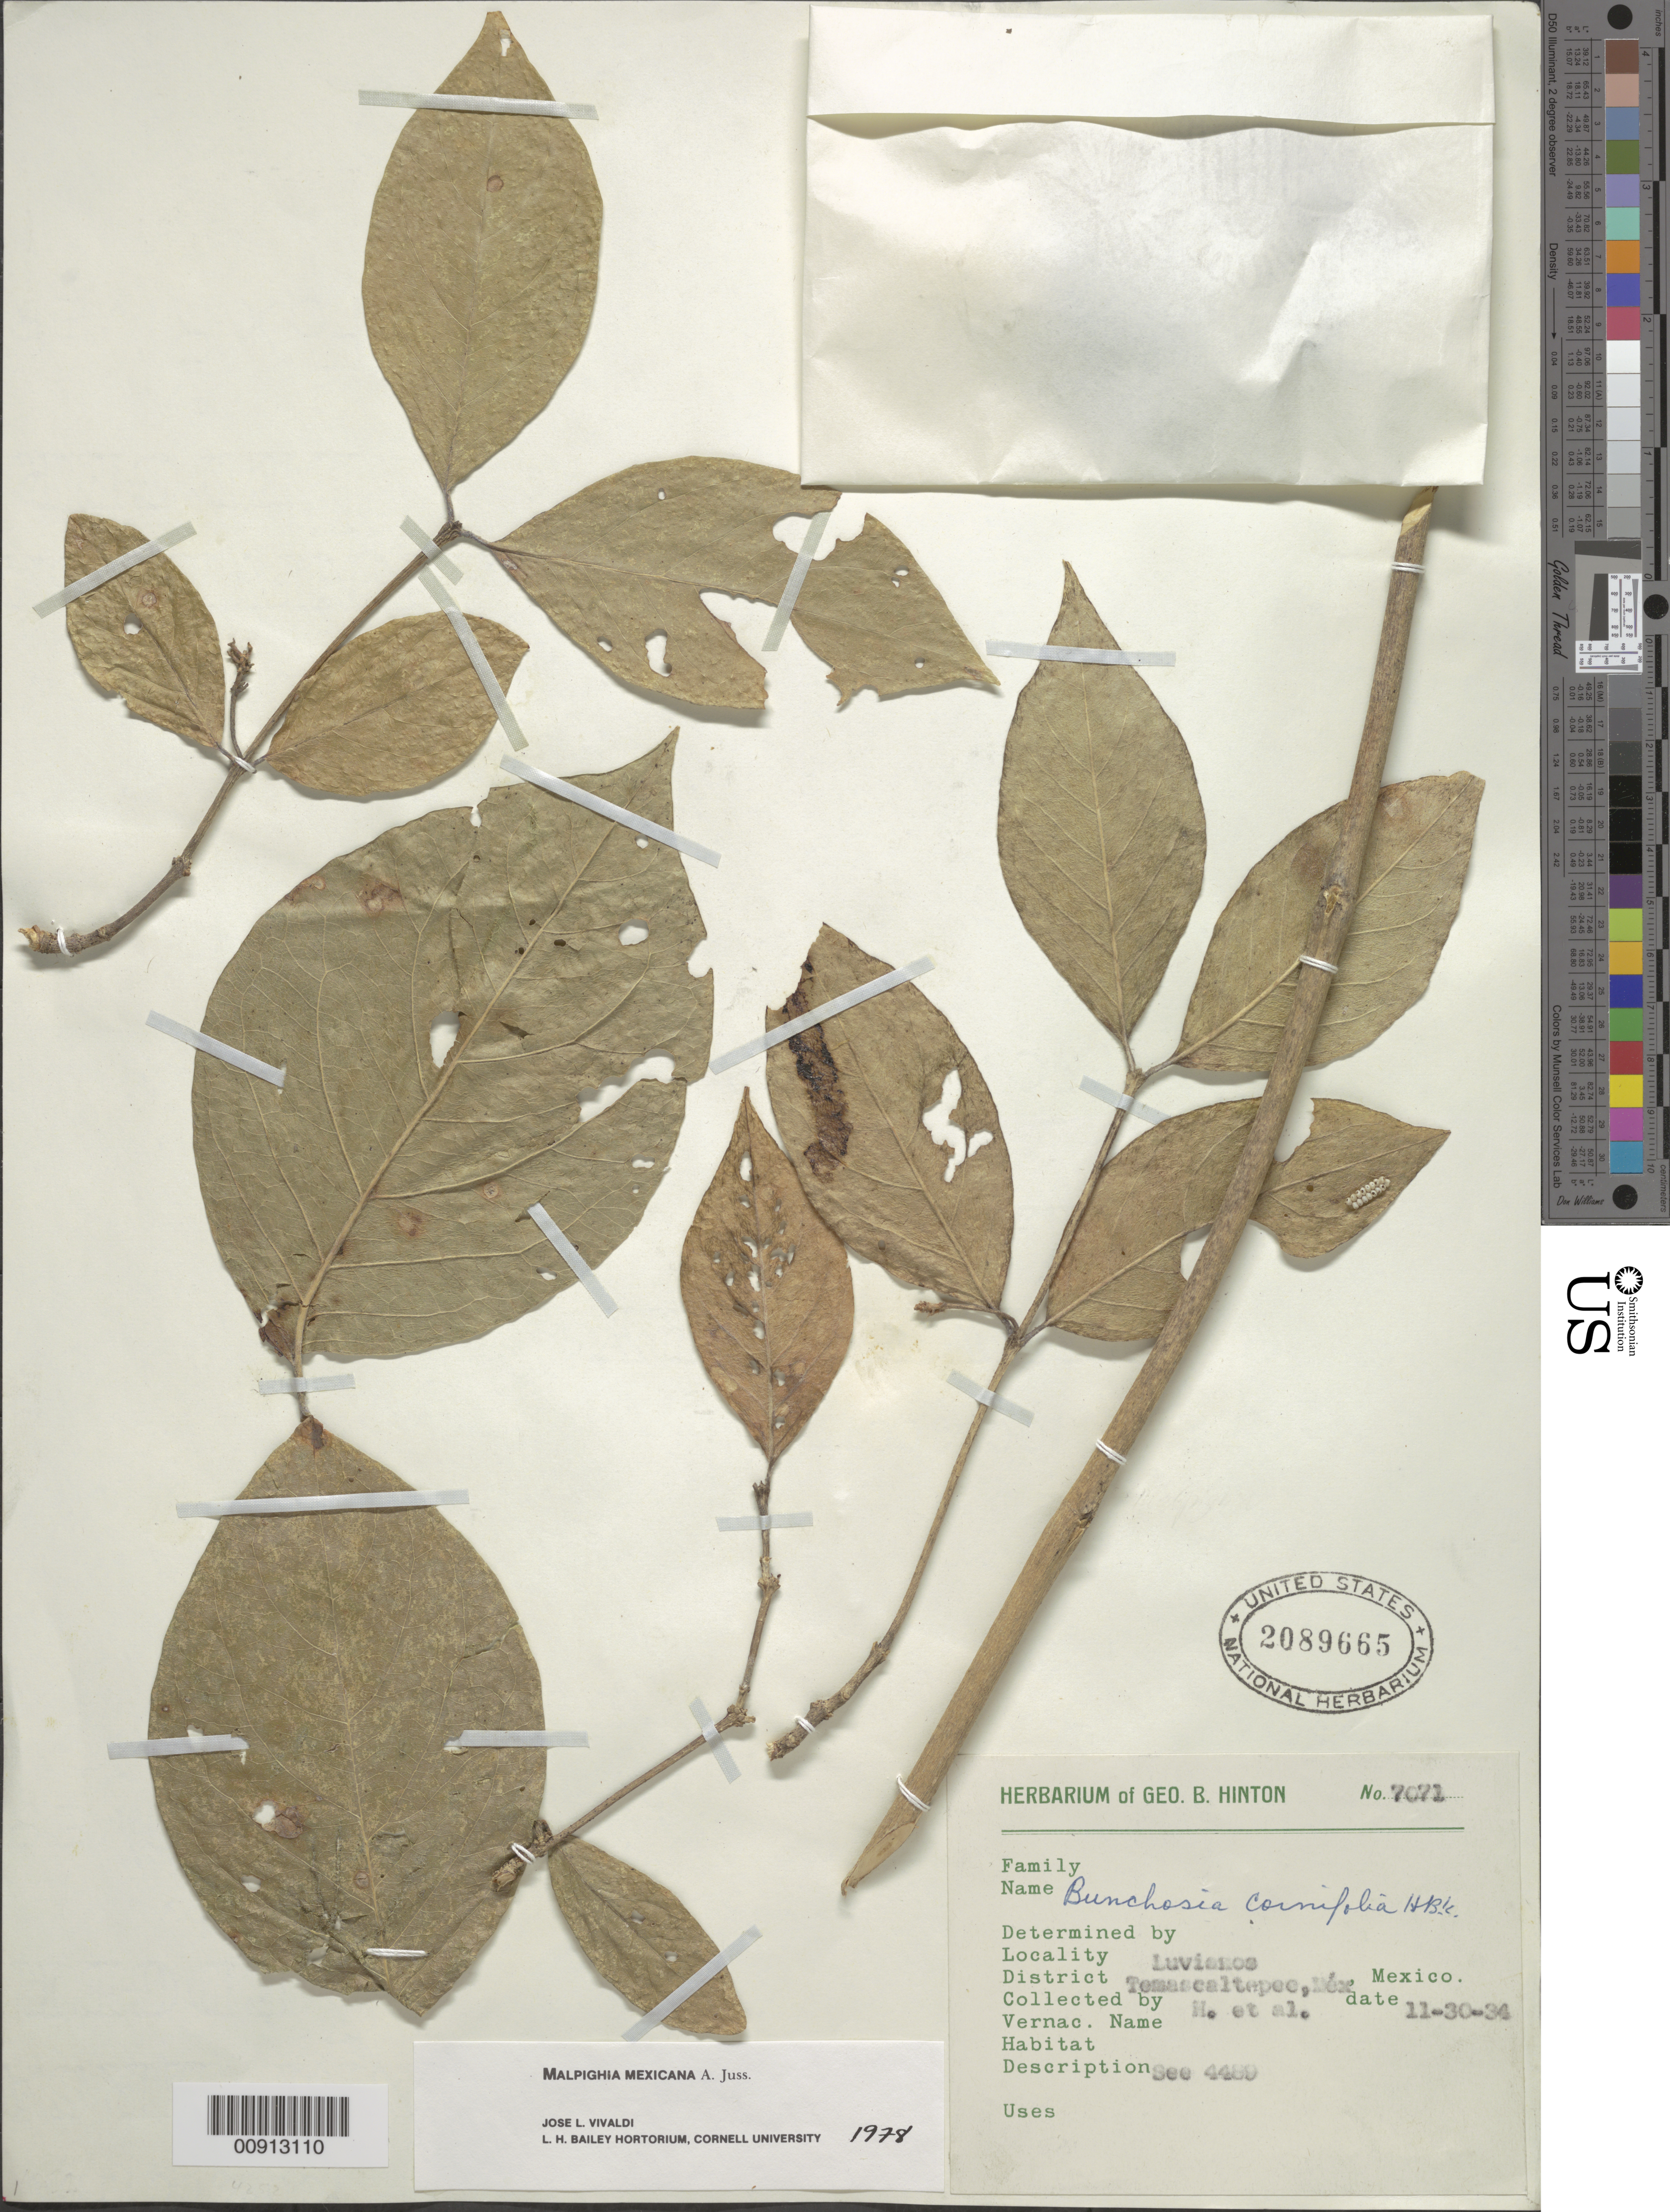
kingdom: Plantae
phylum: Tracheophyta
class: Magnoliopsida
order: Malpighiales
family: Malpighiaceae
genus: Malpighia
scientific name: Malpighia mexicana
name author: A. Juss.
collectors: G. B. Hinton & et al.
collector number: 7071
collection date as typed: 30 Nov 1934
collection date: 1934-11-30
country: Mexico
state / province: México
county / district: Temascaltepec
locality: Luvianos, District Temascaltepec, State of México.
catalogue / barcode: US 2089665